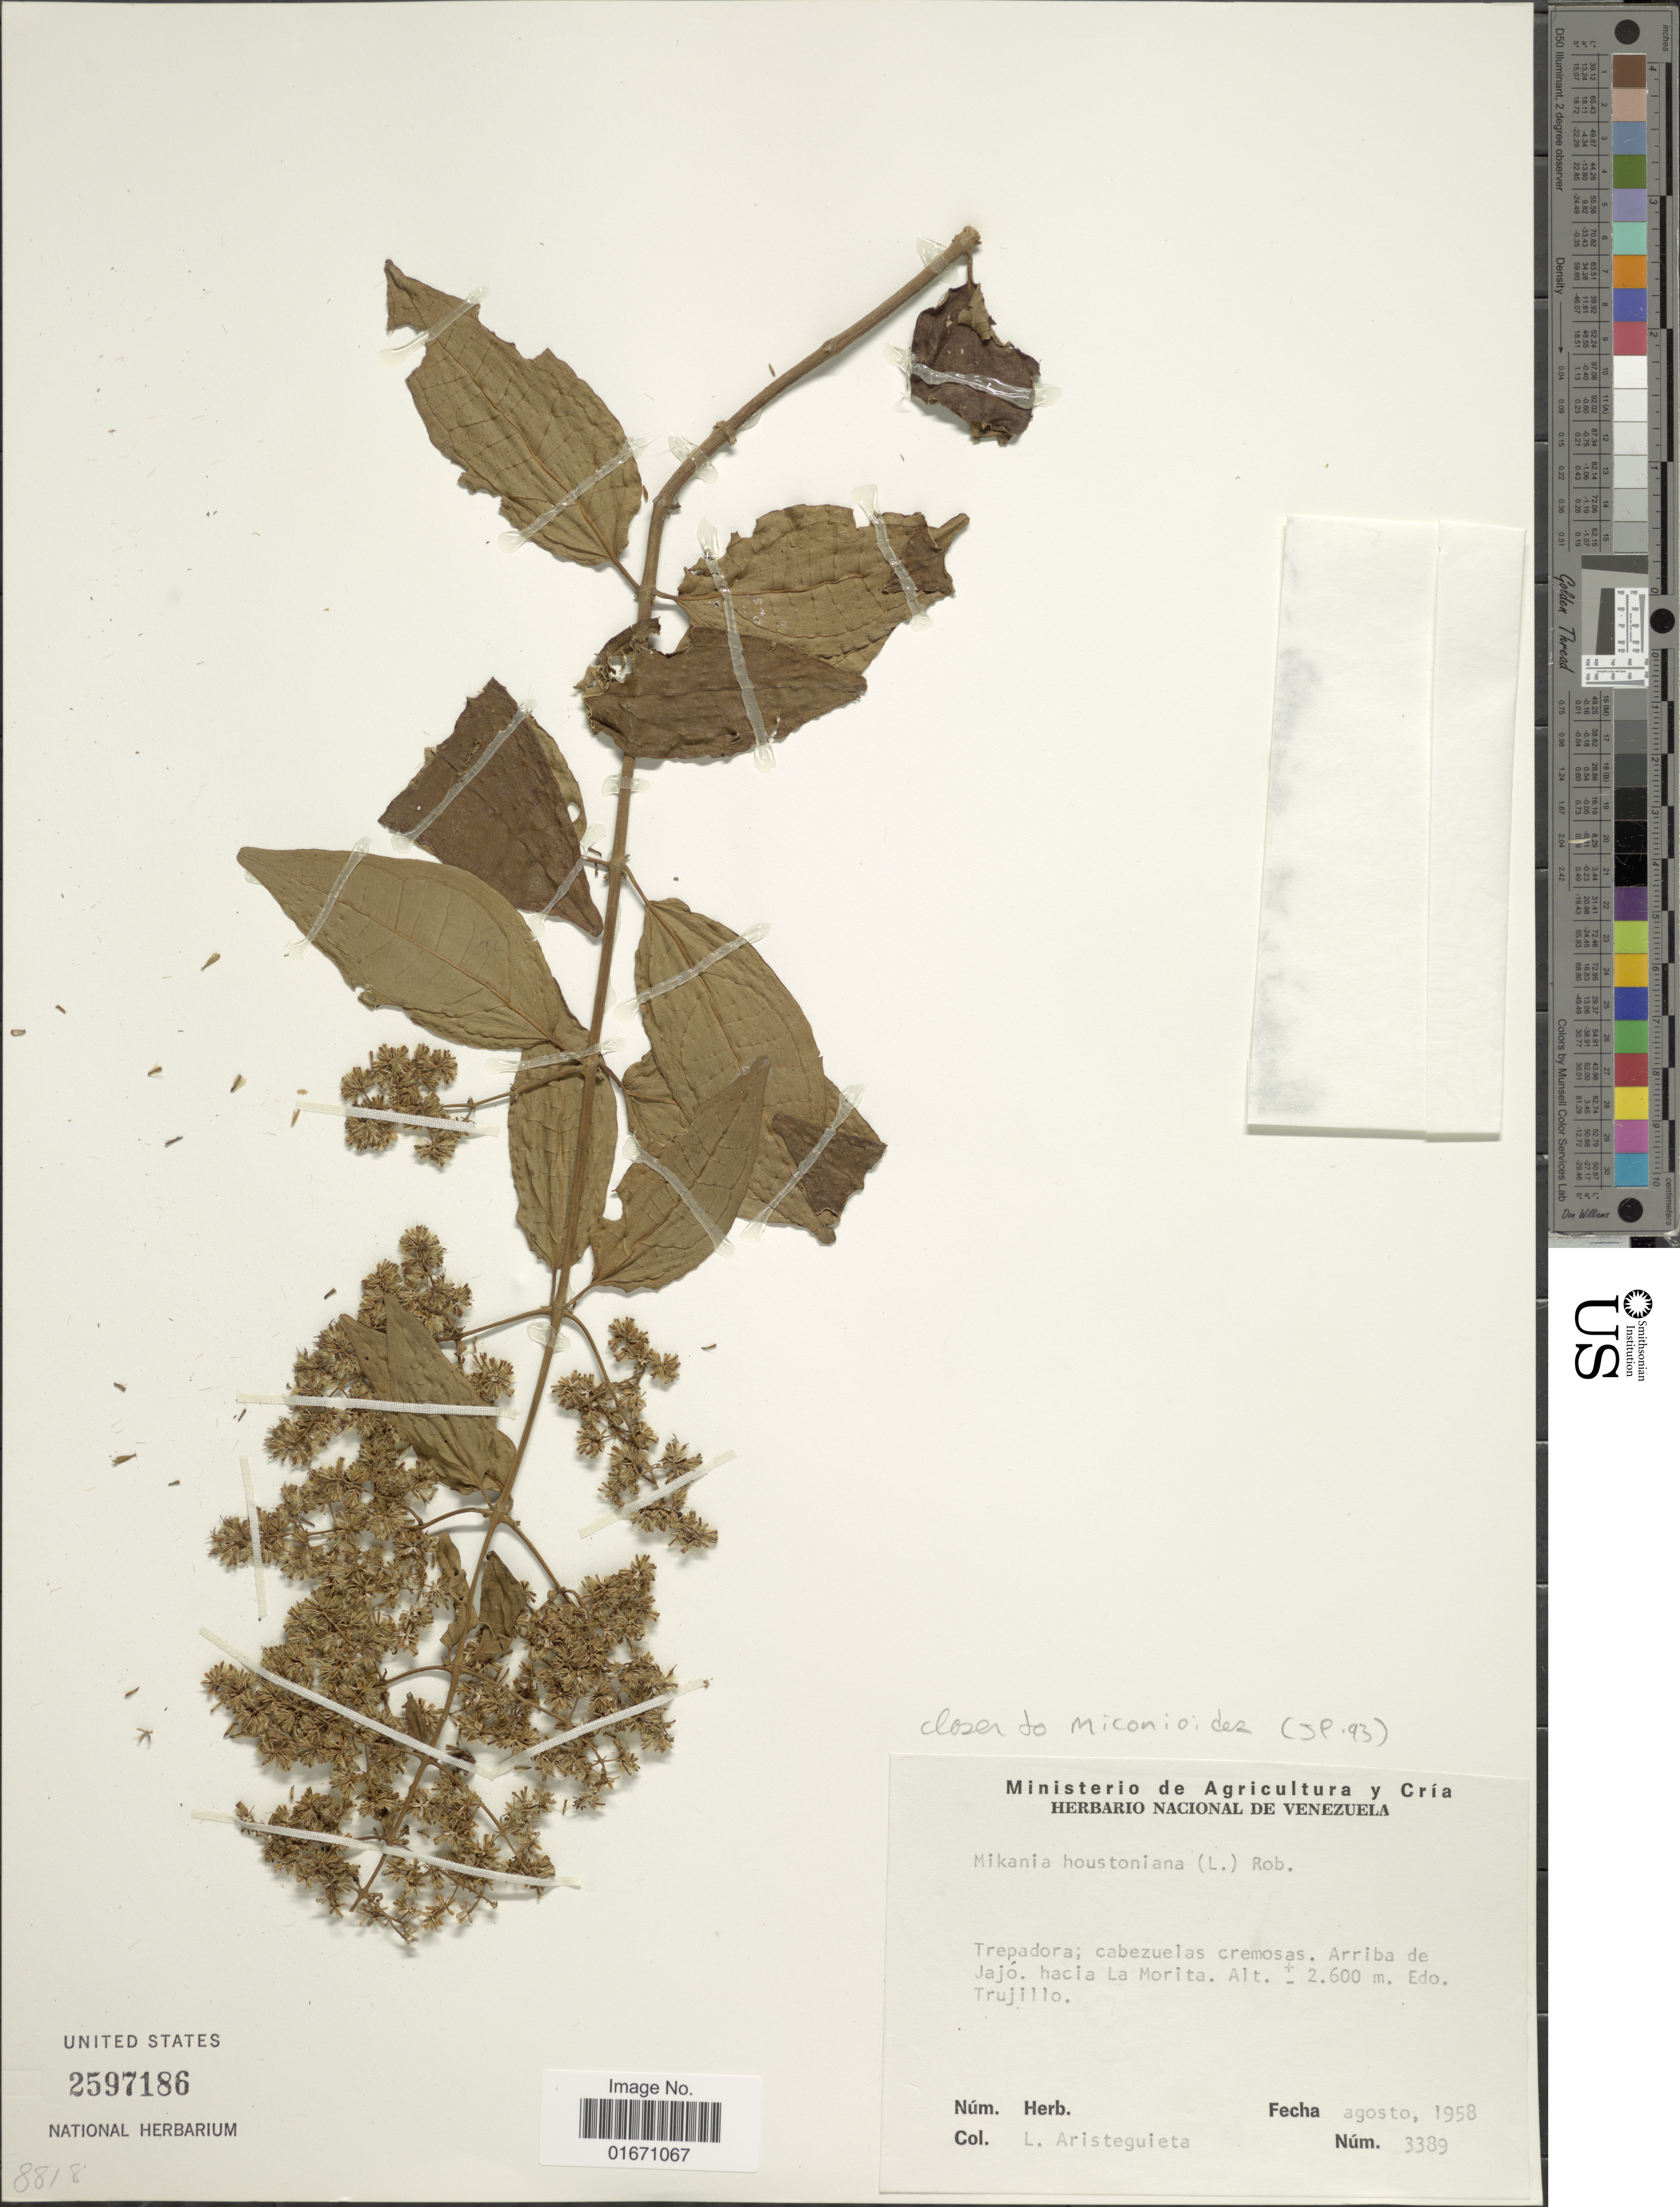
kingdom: Plantae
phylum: Tracheophyta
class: Magnoliopsida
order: Asterales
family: Asteraceae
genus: Mikania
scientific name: Mikania miconioides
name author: B.L. Rob.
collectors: L. Aristeguieta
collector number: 3389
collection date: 1958-08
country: Venezuela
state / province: Trujillo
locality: Arriba de Jajo, hacia La Morita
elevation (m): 2600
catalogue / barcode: US 2597186